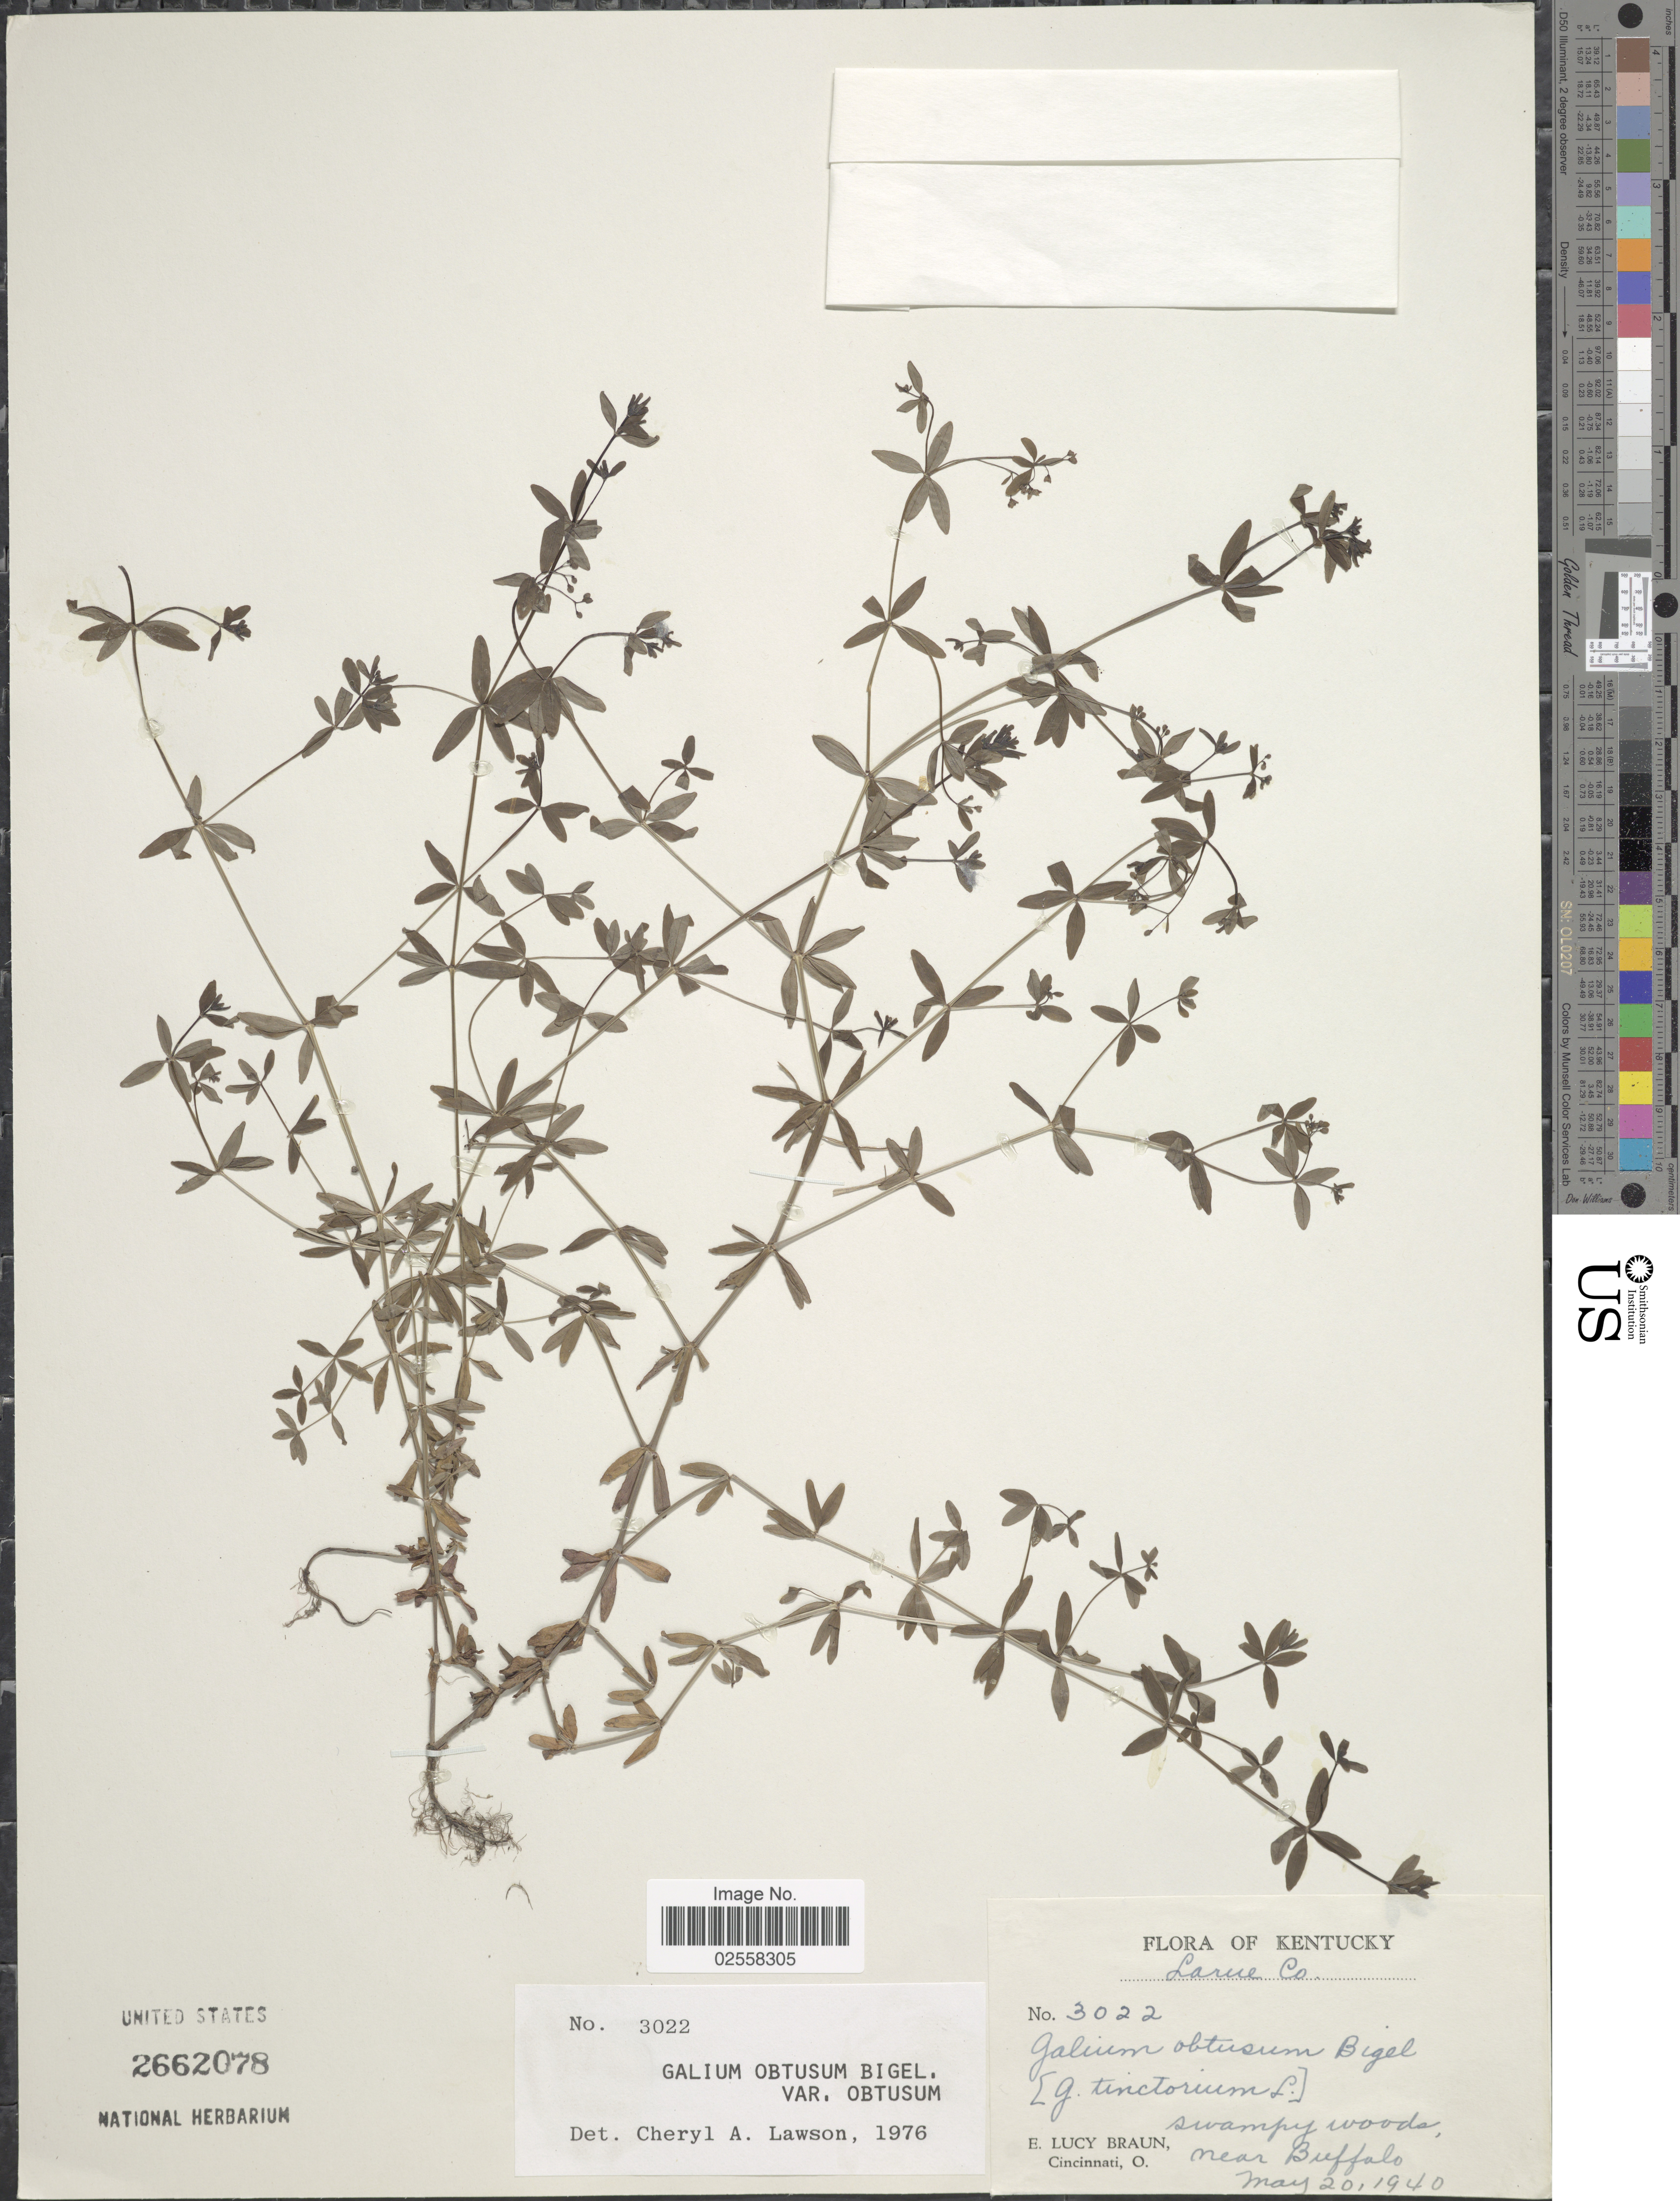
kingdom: Plantae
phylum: Tracheophyta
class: Magnoliopsida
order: Gentianales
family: Rubiaceae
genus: Galium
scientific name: Galium obtusum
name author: Bigelow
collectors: E. L. Braun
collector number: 3022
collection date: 1940-05-20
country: United States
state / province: Kentucky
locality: Larue Co, near Buffalo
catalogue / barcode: US 2662078